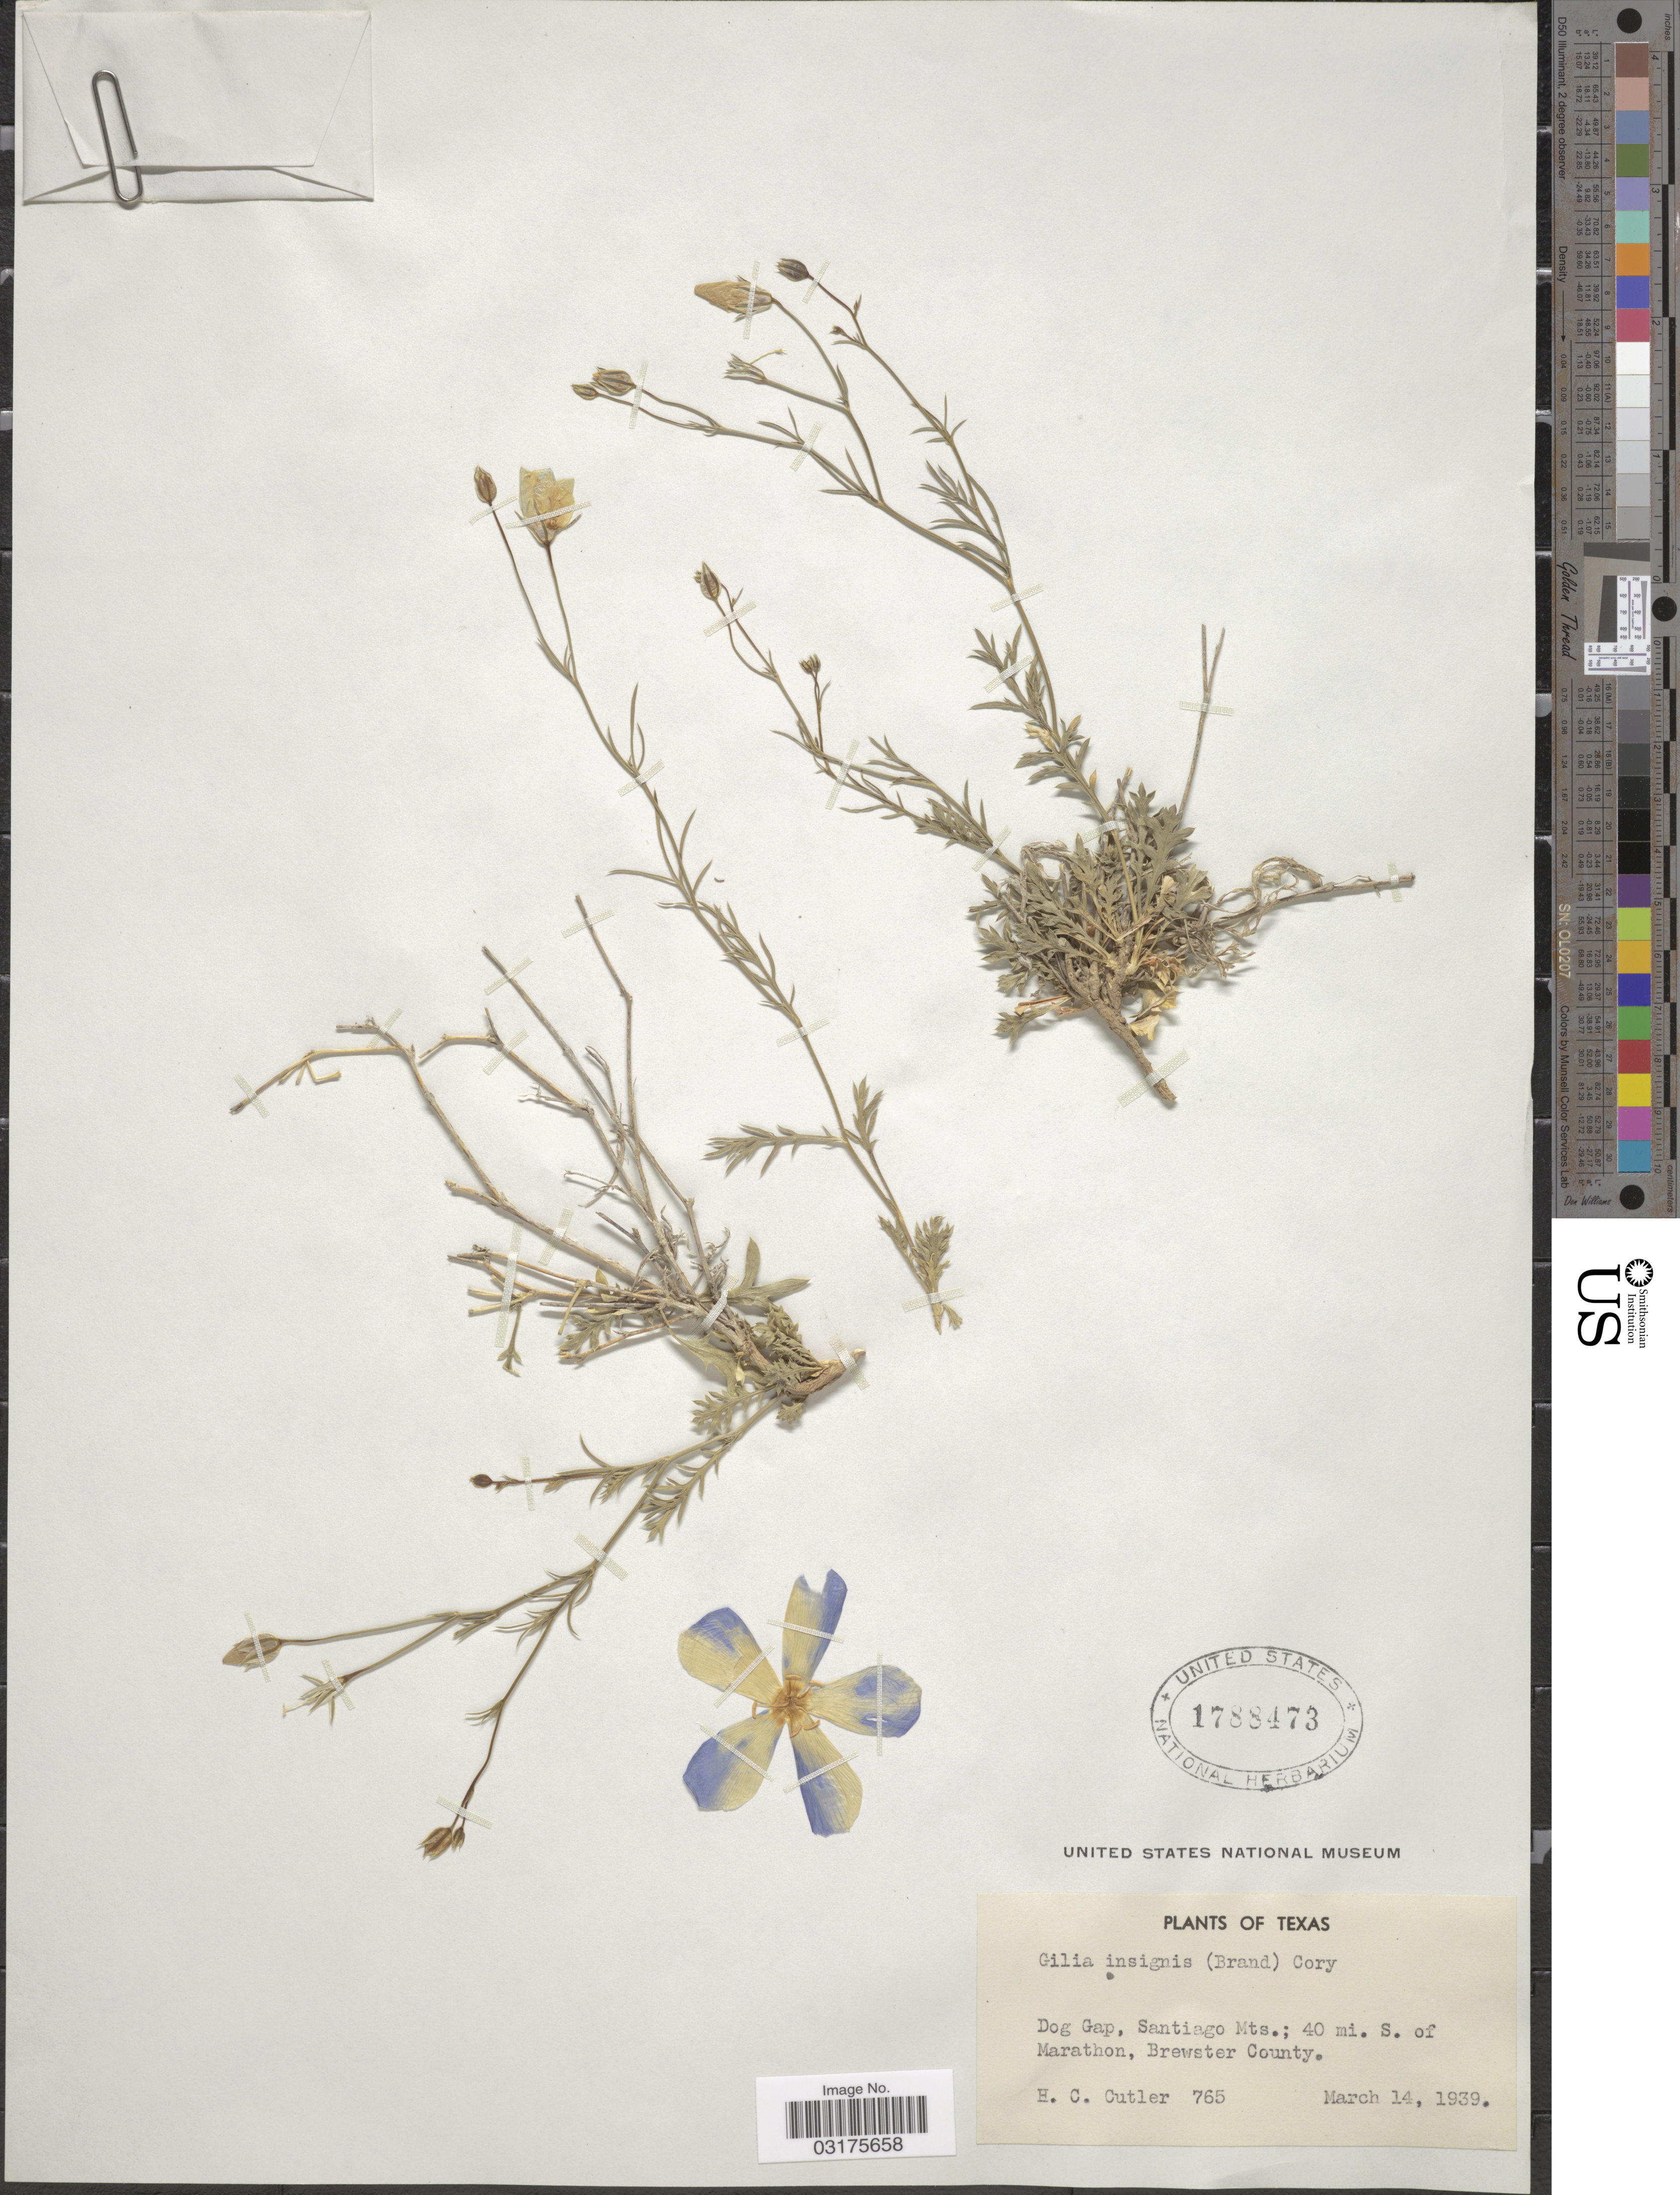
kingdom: Plantae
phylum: Tracheophyta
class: Magnoliopsida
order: Ericales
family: Polemoniaceae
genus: Giliastrum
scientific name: Giliastrum insigne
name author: (Brand) J.M. Porter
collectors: H. C. Cutler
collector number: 765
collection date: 1939-03-14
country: United States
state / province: Texas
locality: Dog Gap, Santiago Mts.: 40 mi. S. of Marathon, Brewster County.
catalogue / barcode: US 1788473